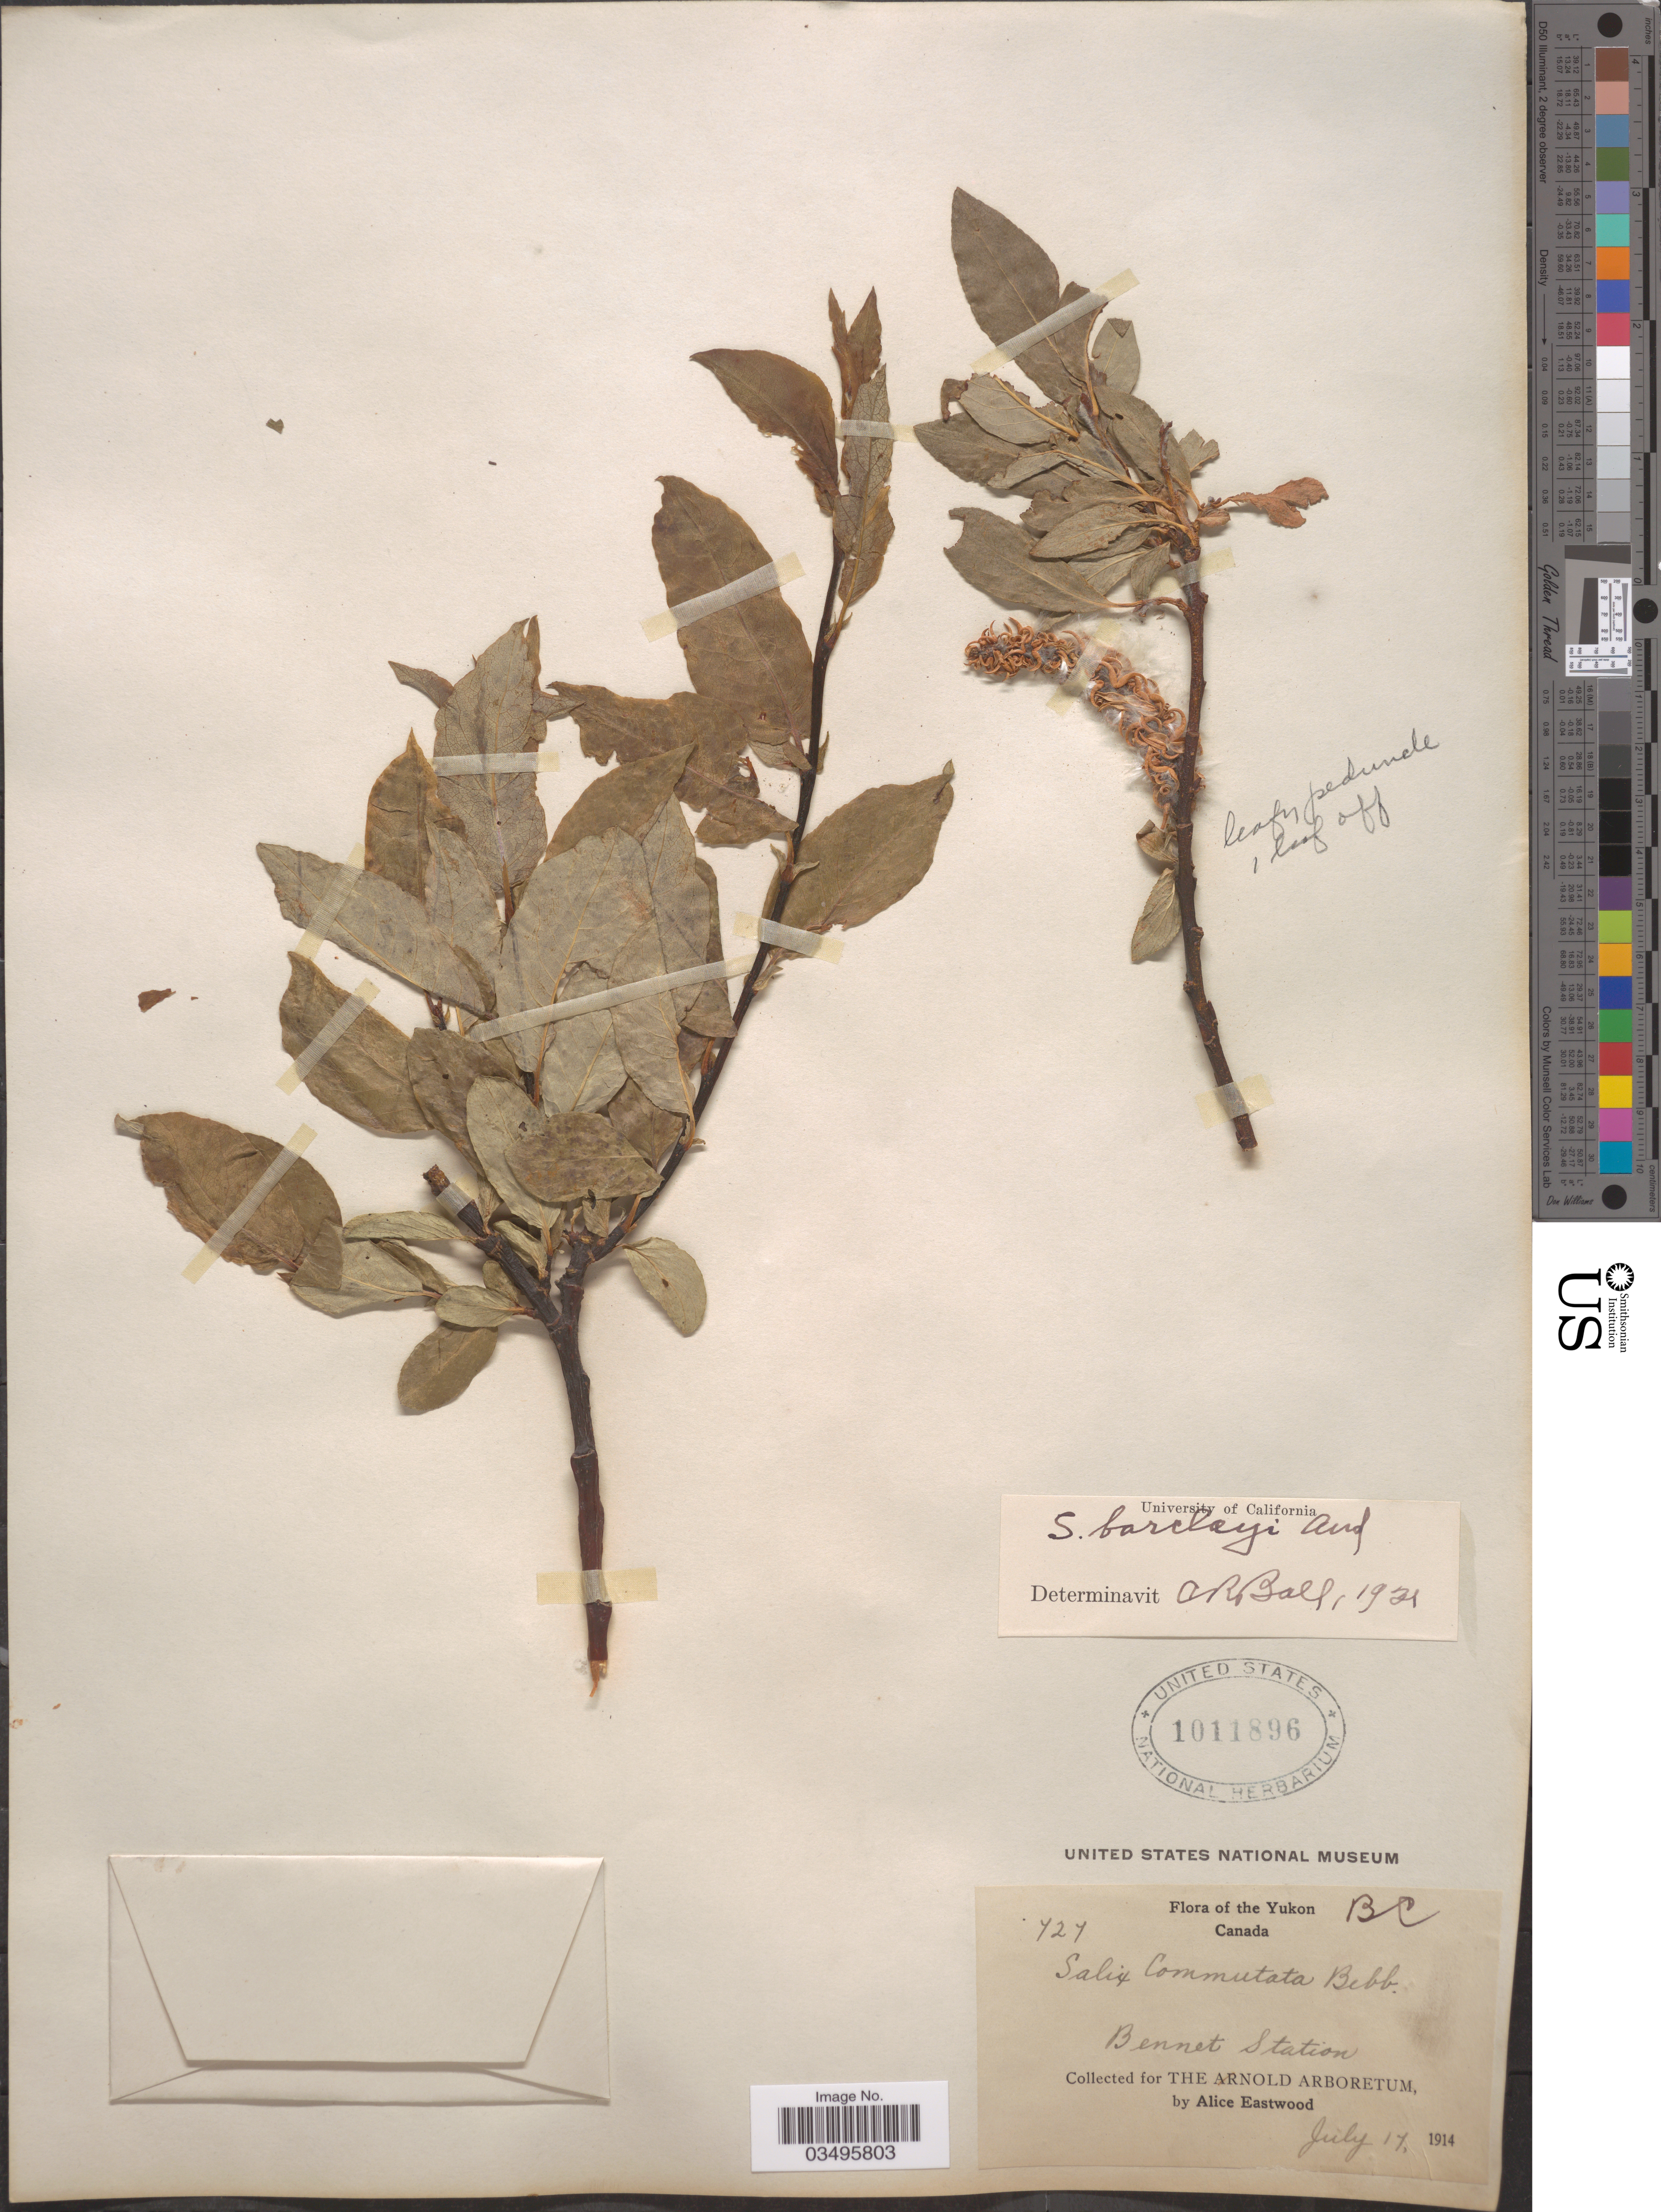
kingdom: Plantae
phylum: Tracheophyta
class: Magnoliopsida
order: Malpighiales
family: Salicaceae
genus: Salix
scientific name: Salix barclayi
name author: Andersson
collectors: A. Eastwood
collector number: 727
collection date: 1914-07-17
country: Canada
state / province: British Columbia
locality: Yukon. BC. Bennet Station.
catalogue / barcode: US 1011896